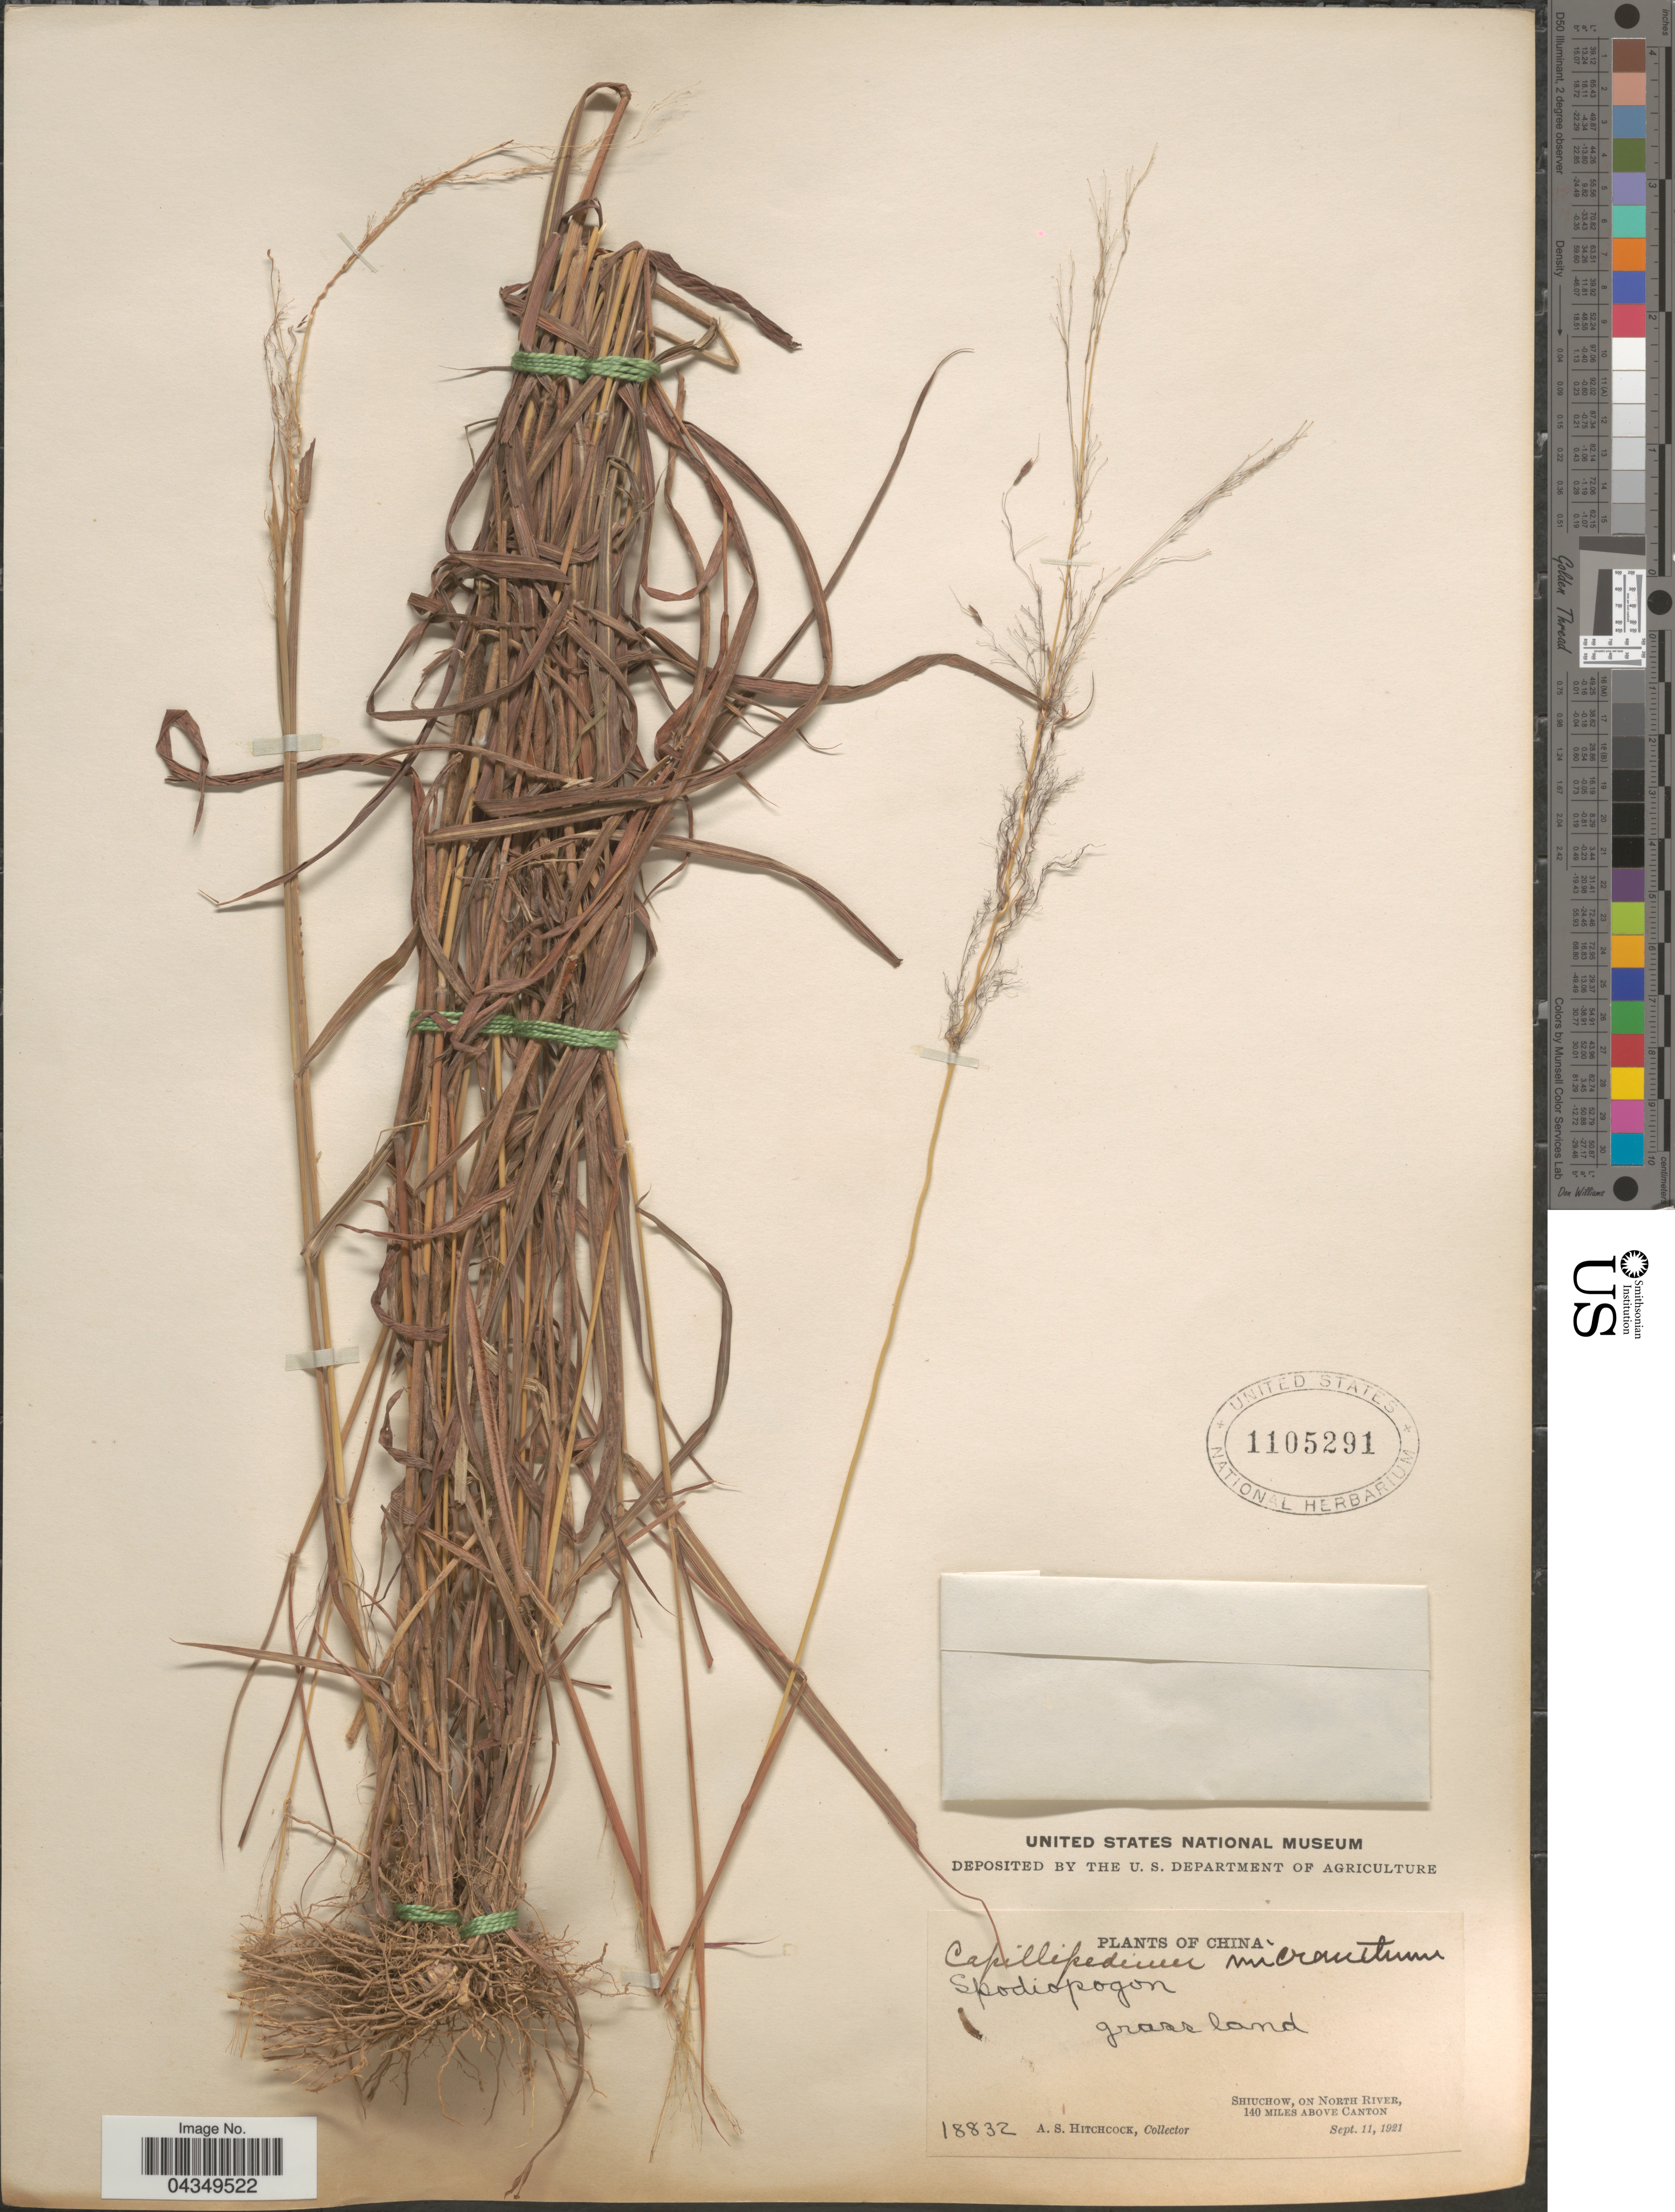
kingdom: Plantae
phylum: Tracheophyta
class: Liliopsida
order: Poales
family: Poaceae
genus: Capillipedium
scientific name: Capillipedium parviflorum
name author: (R. Br.) Stapf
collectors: A. S. Hitchcock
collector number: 18832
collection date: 1921-09-11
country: China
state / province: Guizhou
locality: Shiuchow, on north river, 140 miles above Canton.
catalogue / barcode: US 1105291